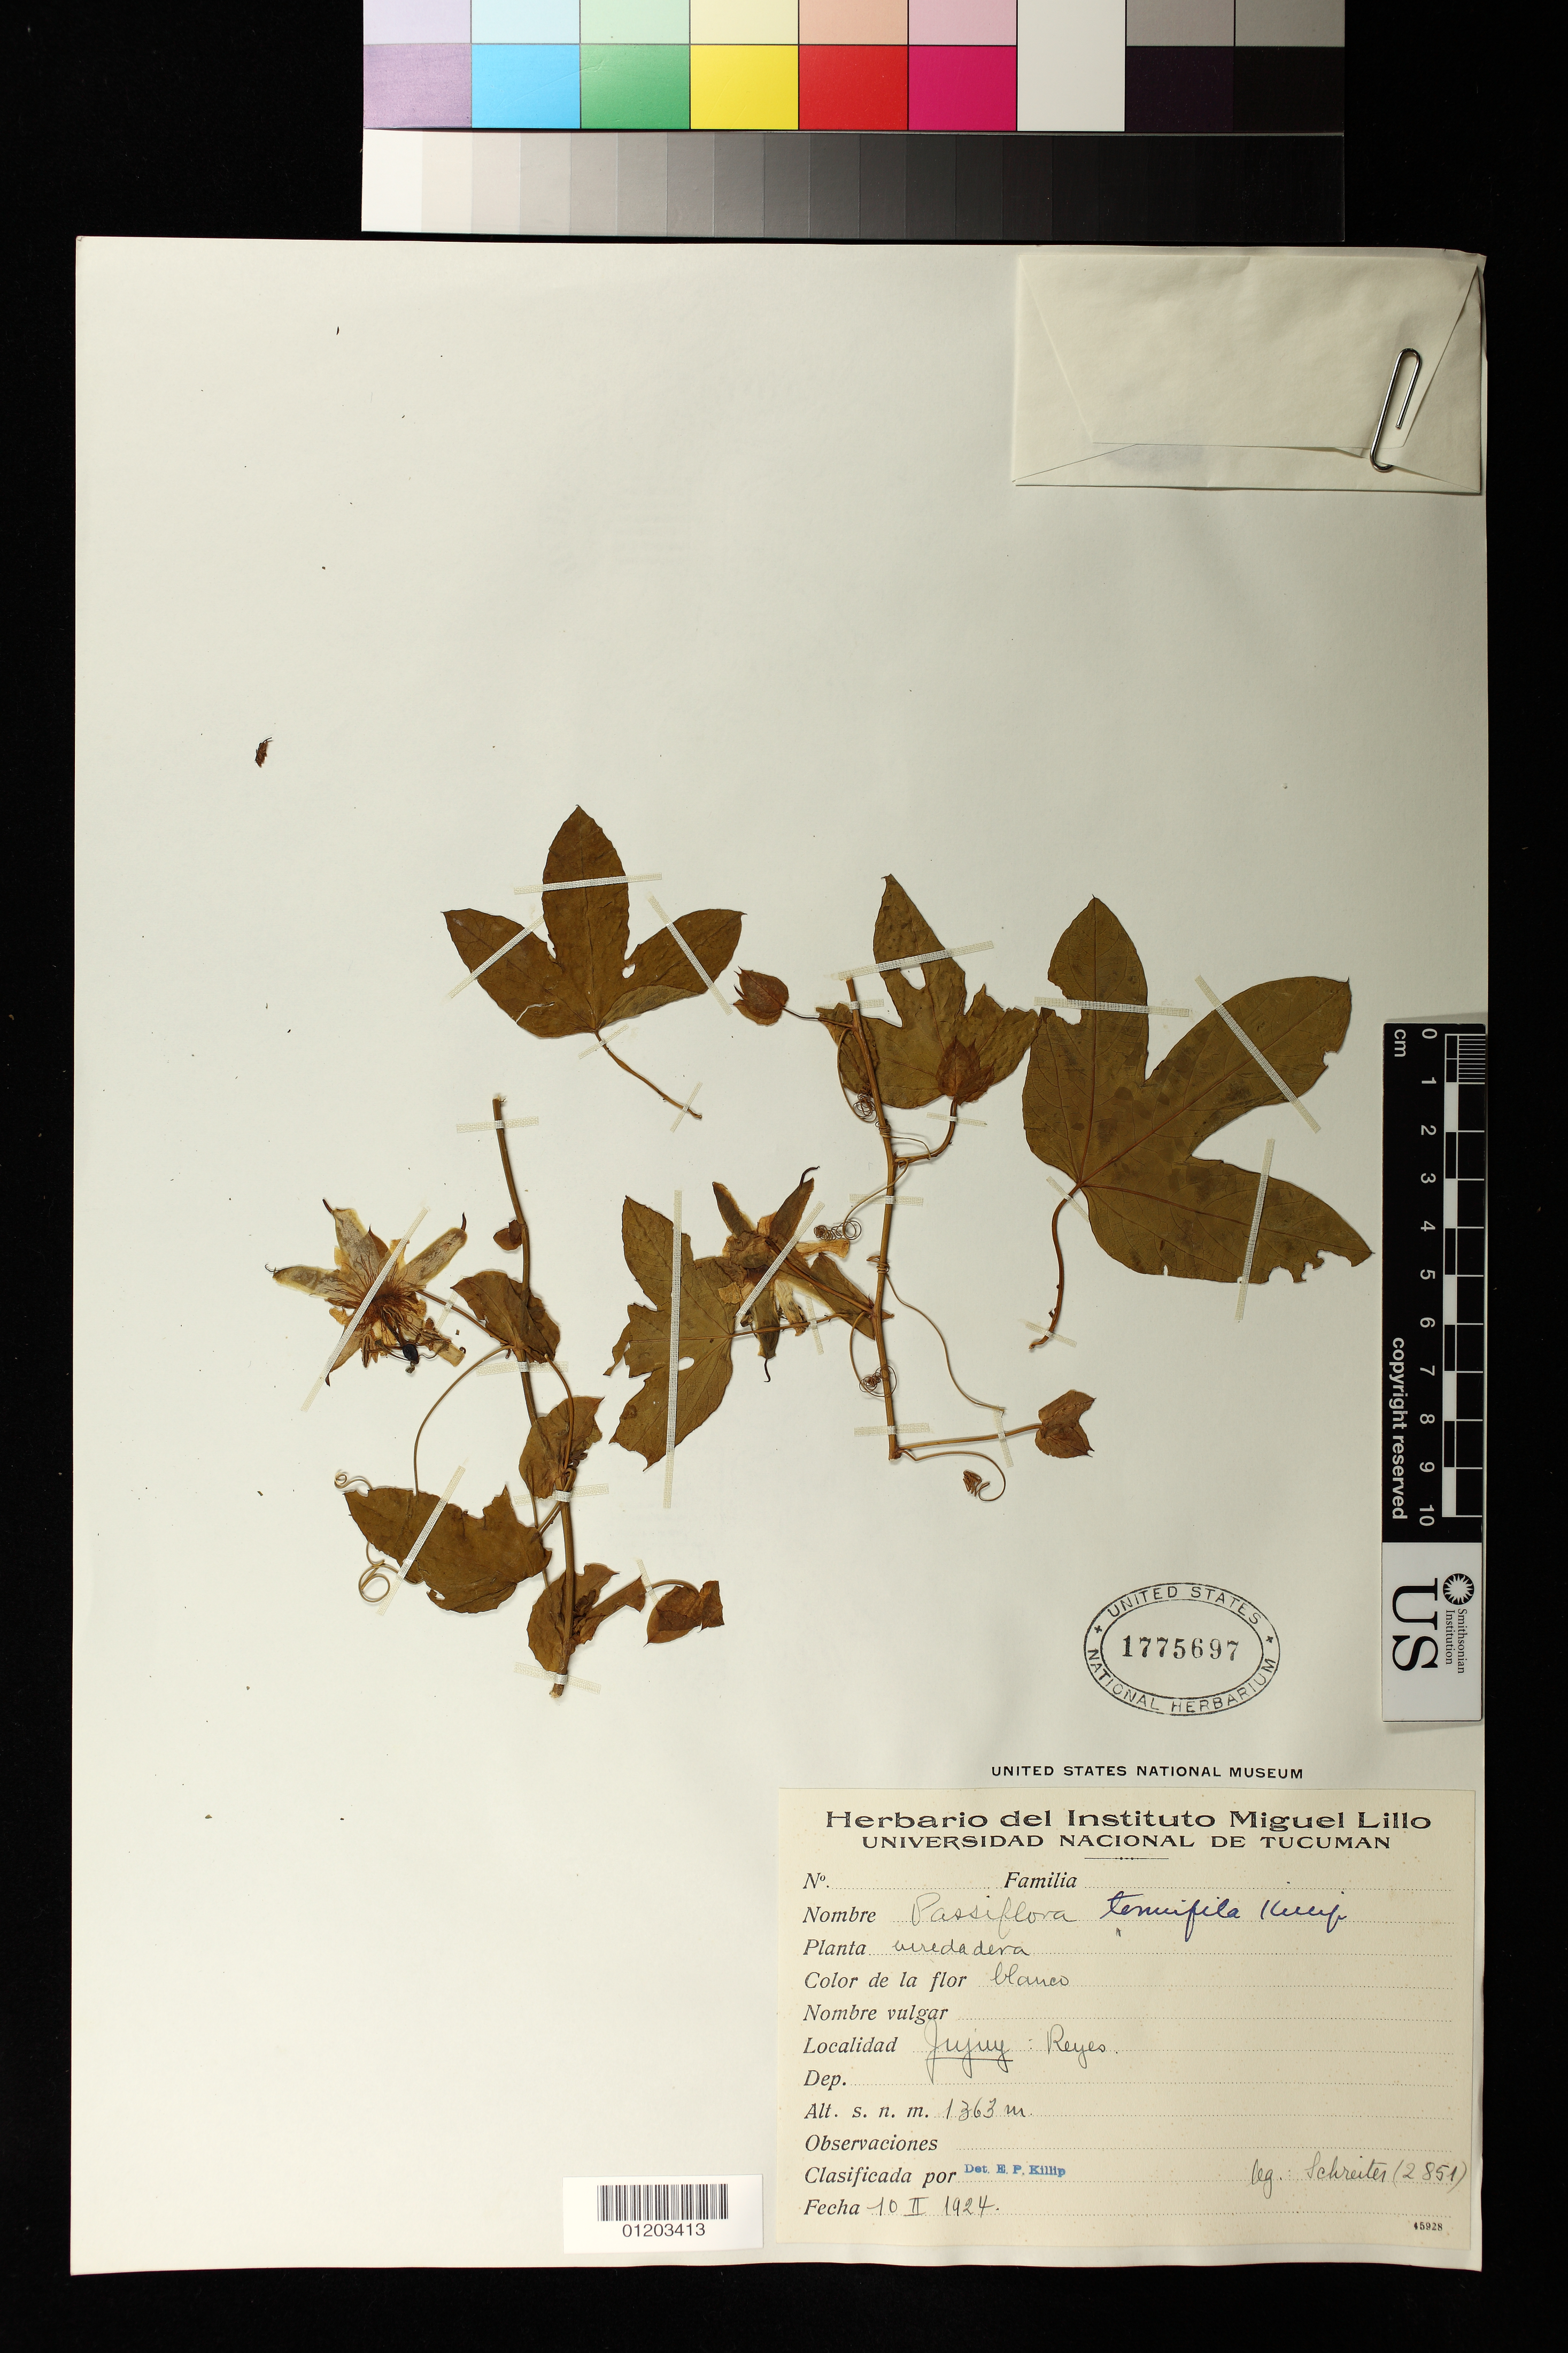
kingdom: Plantae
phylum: Tracheophyta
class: Magnoliopsida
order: Malpighiales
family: Passifloraceae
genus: Passiflora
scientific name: Passiflora tenuifila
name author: Killip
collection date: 1924-02-10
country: Argentina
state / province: Jujuy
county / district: Reyes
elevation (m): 1363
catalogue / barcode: US 1775697